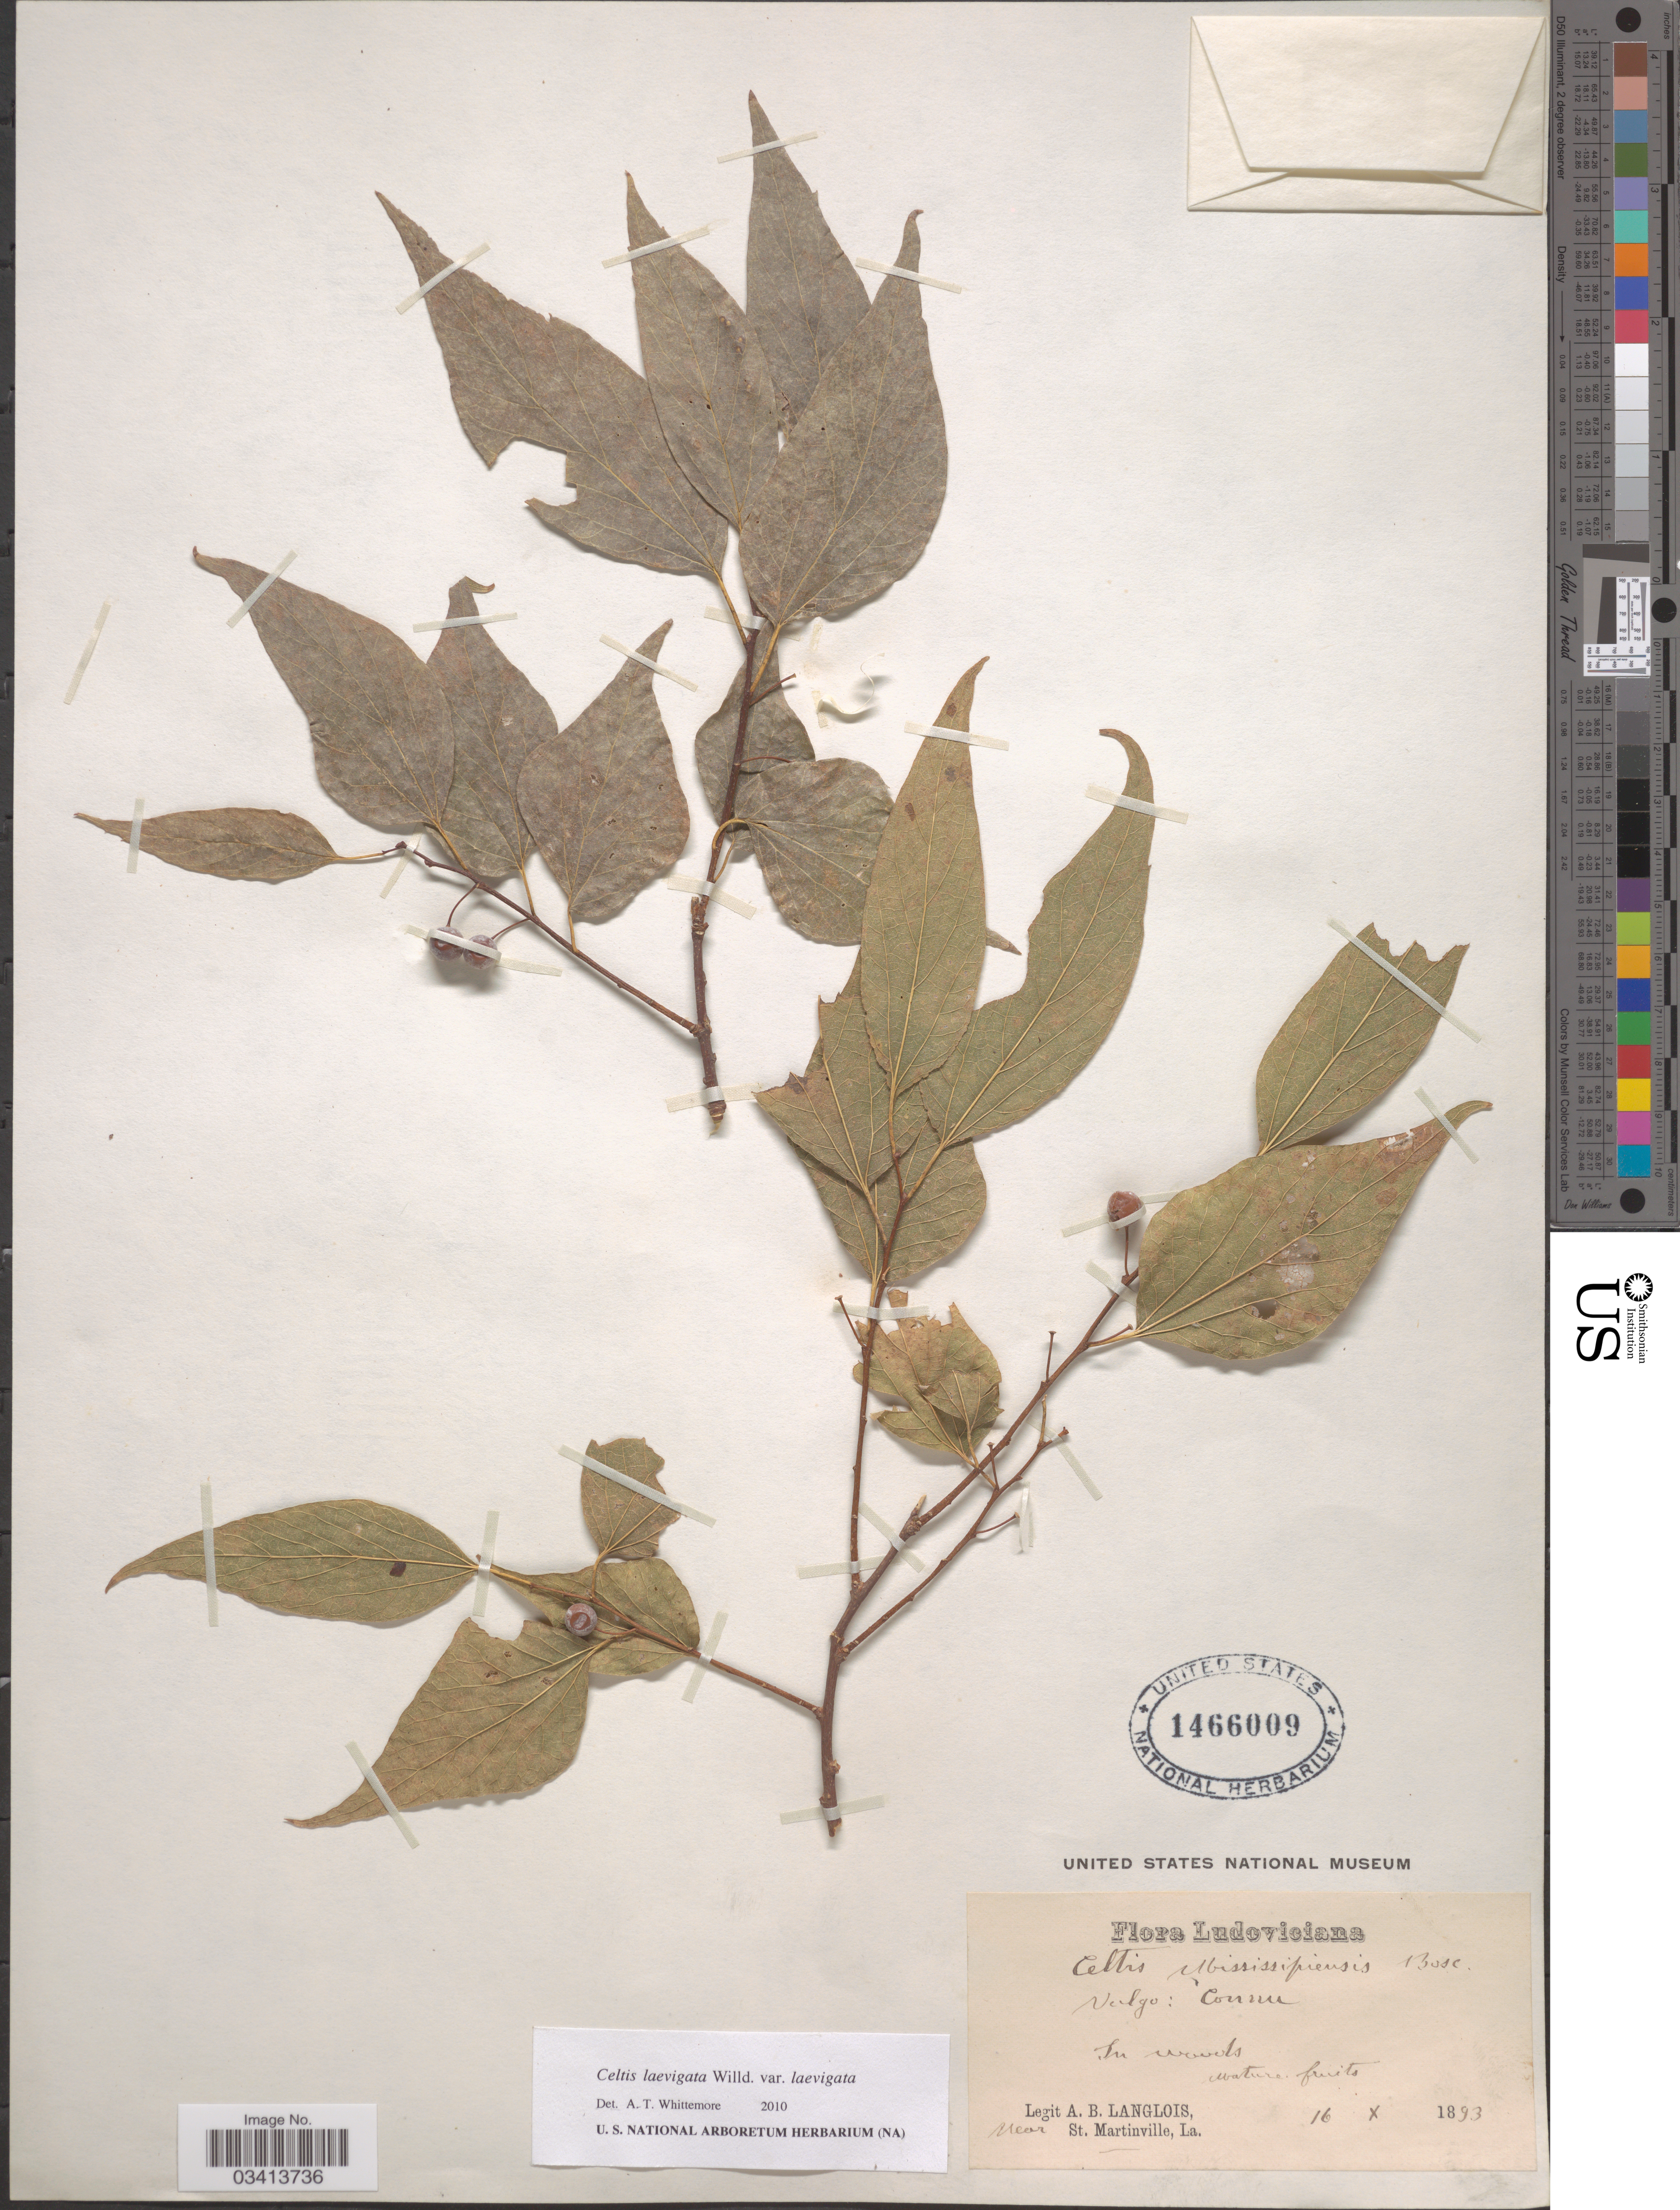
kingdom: Plantae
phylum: Tracheophyta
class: Magnoliopsida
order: Rosales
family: Cannabaceae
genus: Celtis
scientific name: Celtis laevigata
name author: Willd.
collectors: A. Langlois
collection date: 1893-10-16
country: United States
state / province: Louisiana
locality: Near St. Martinville.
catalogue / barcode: US 1466009